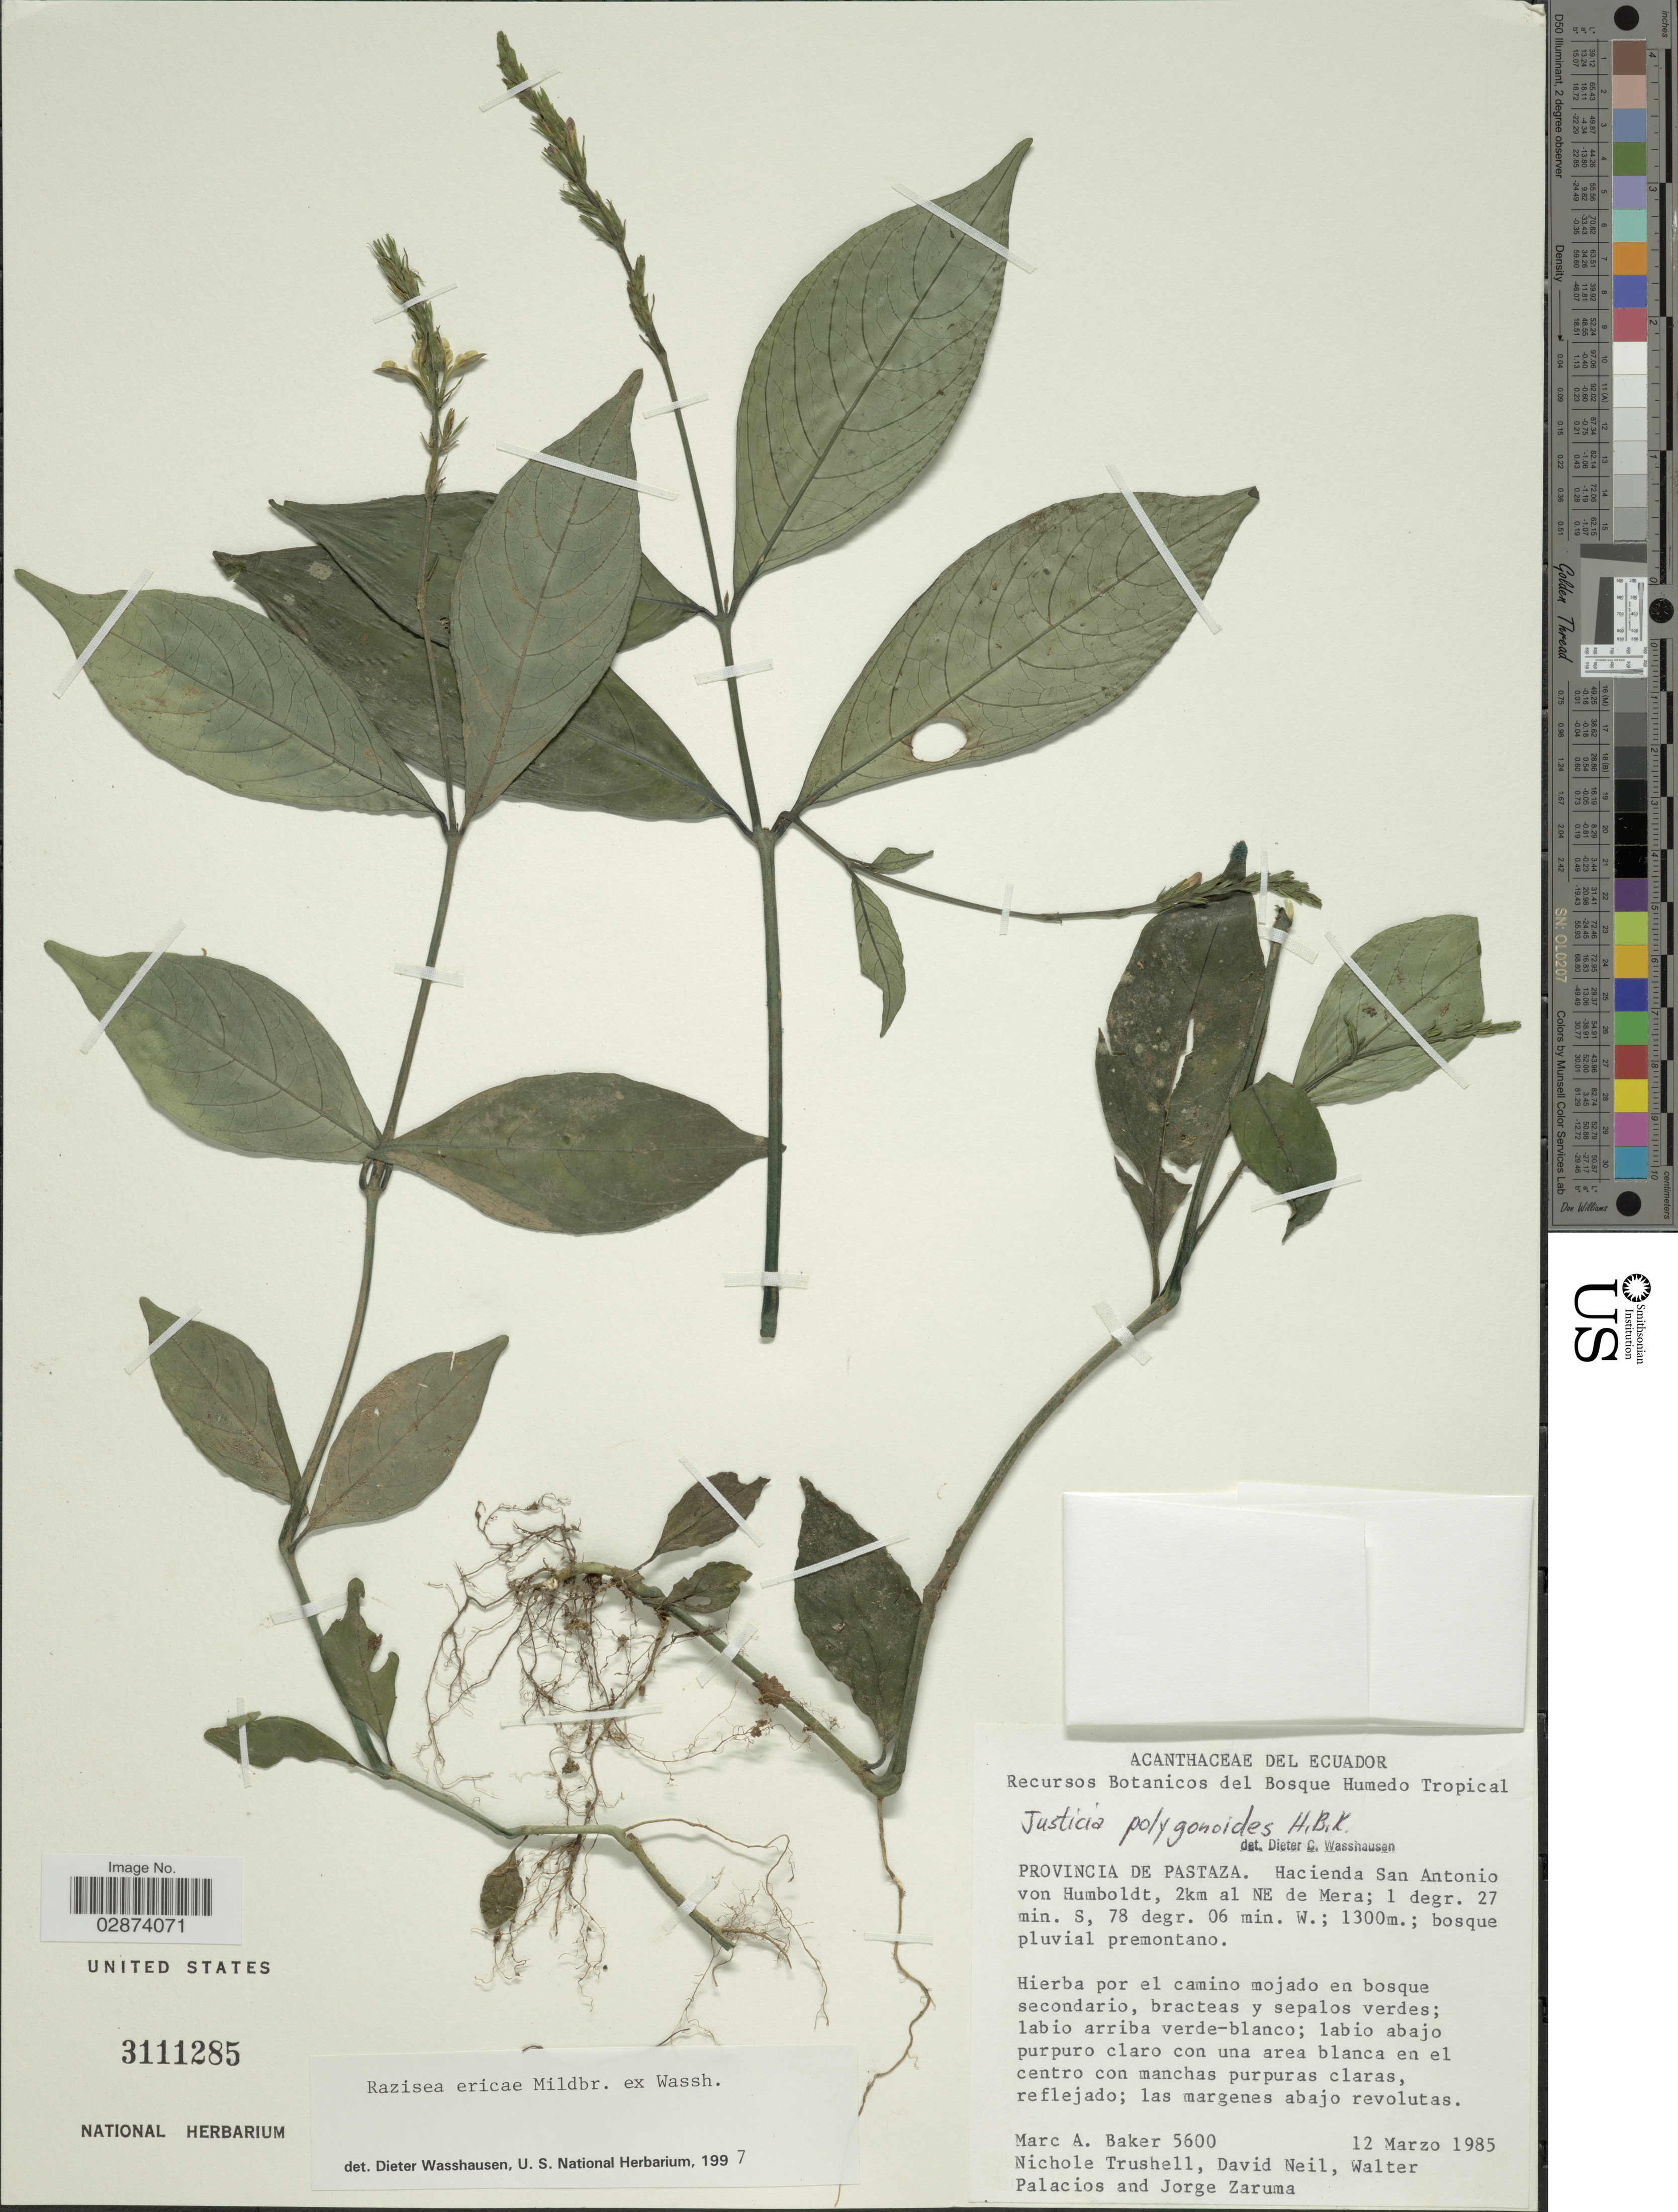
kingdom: Plantae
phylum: Tracheophyta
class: Magnoliopsida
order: Lamiales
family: Acanthaceae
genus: Razisea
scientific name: Razisea ericae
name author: Mildbr. ex Wassh.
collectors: M. A. Baker, N. Trushell, D. A. Neil, W. Palacios & J. Zaruma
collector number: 5600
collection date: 1985-03-12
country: Ecuador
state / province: Pastaza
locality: Provincia de Pastaza. Hacienda San Antonio von Humboldt, 2km al NE de Mera.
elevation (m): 1300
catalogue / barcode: US 3111285